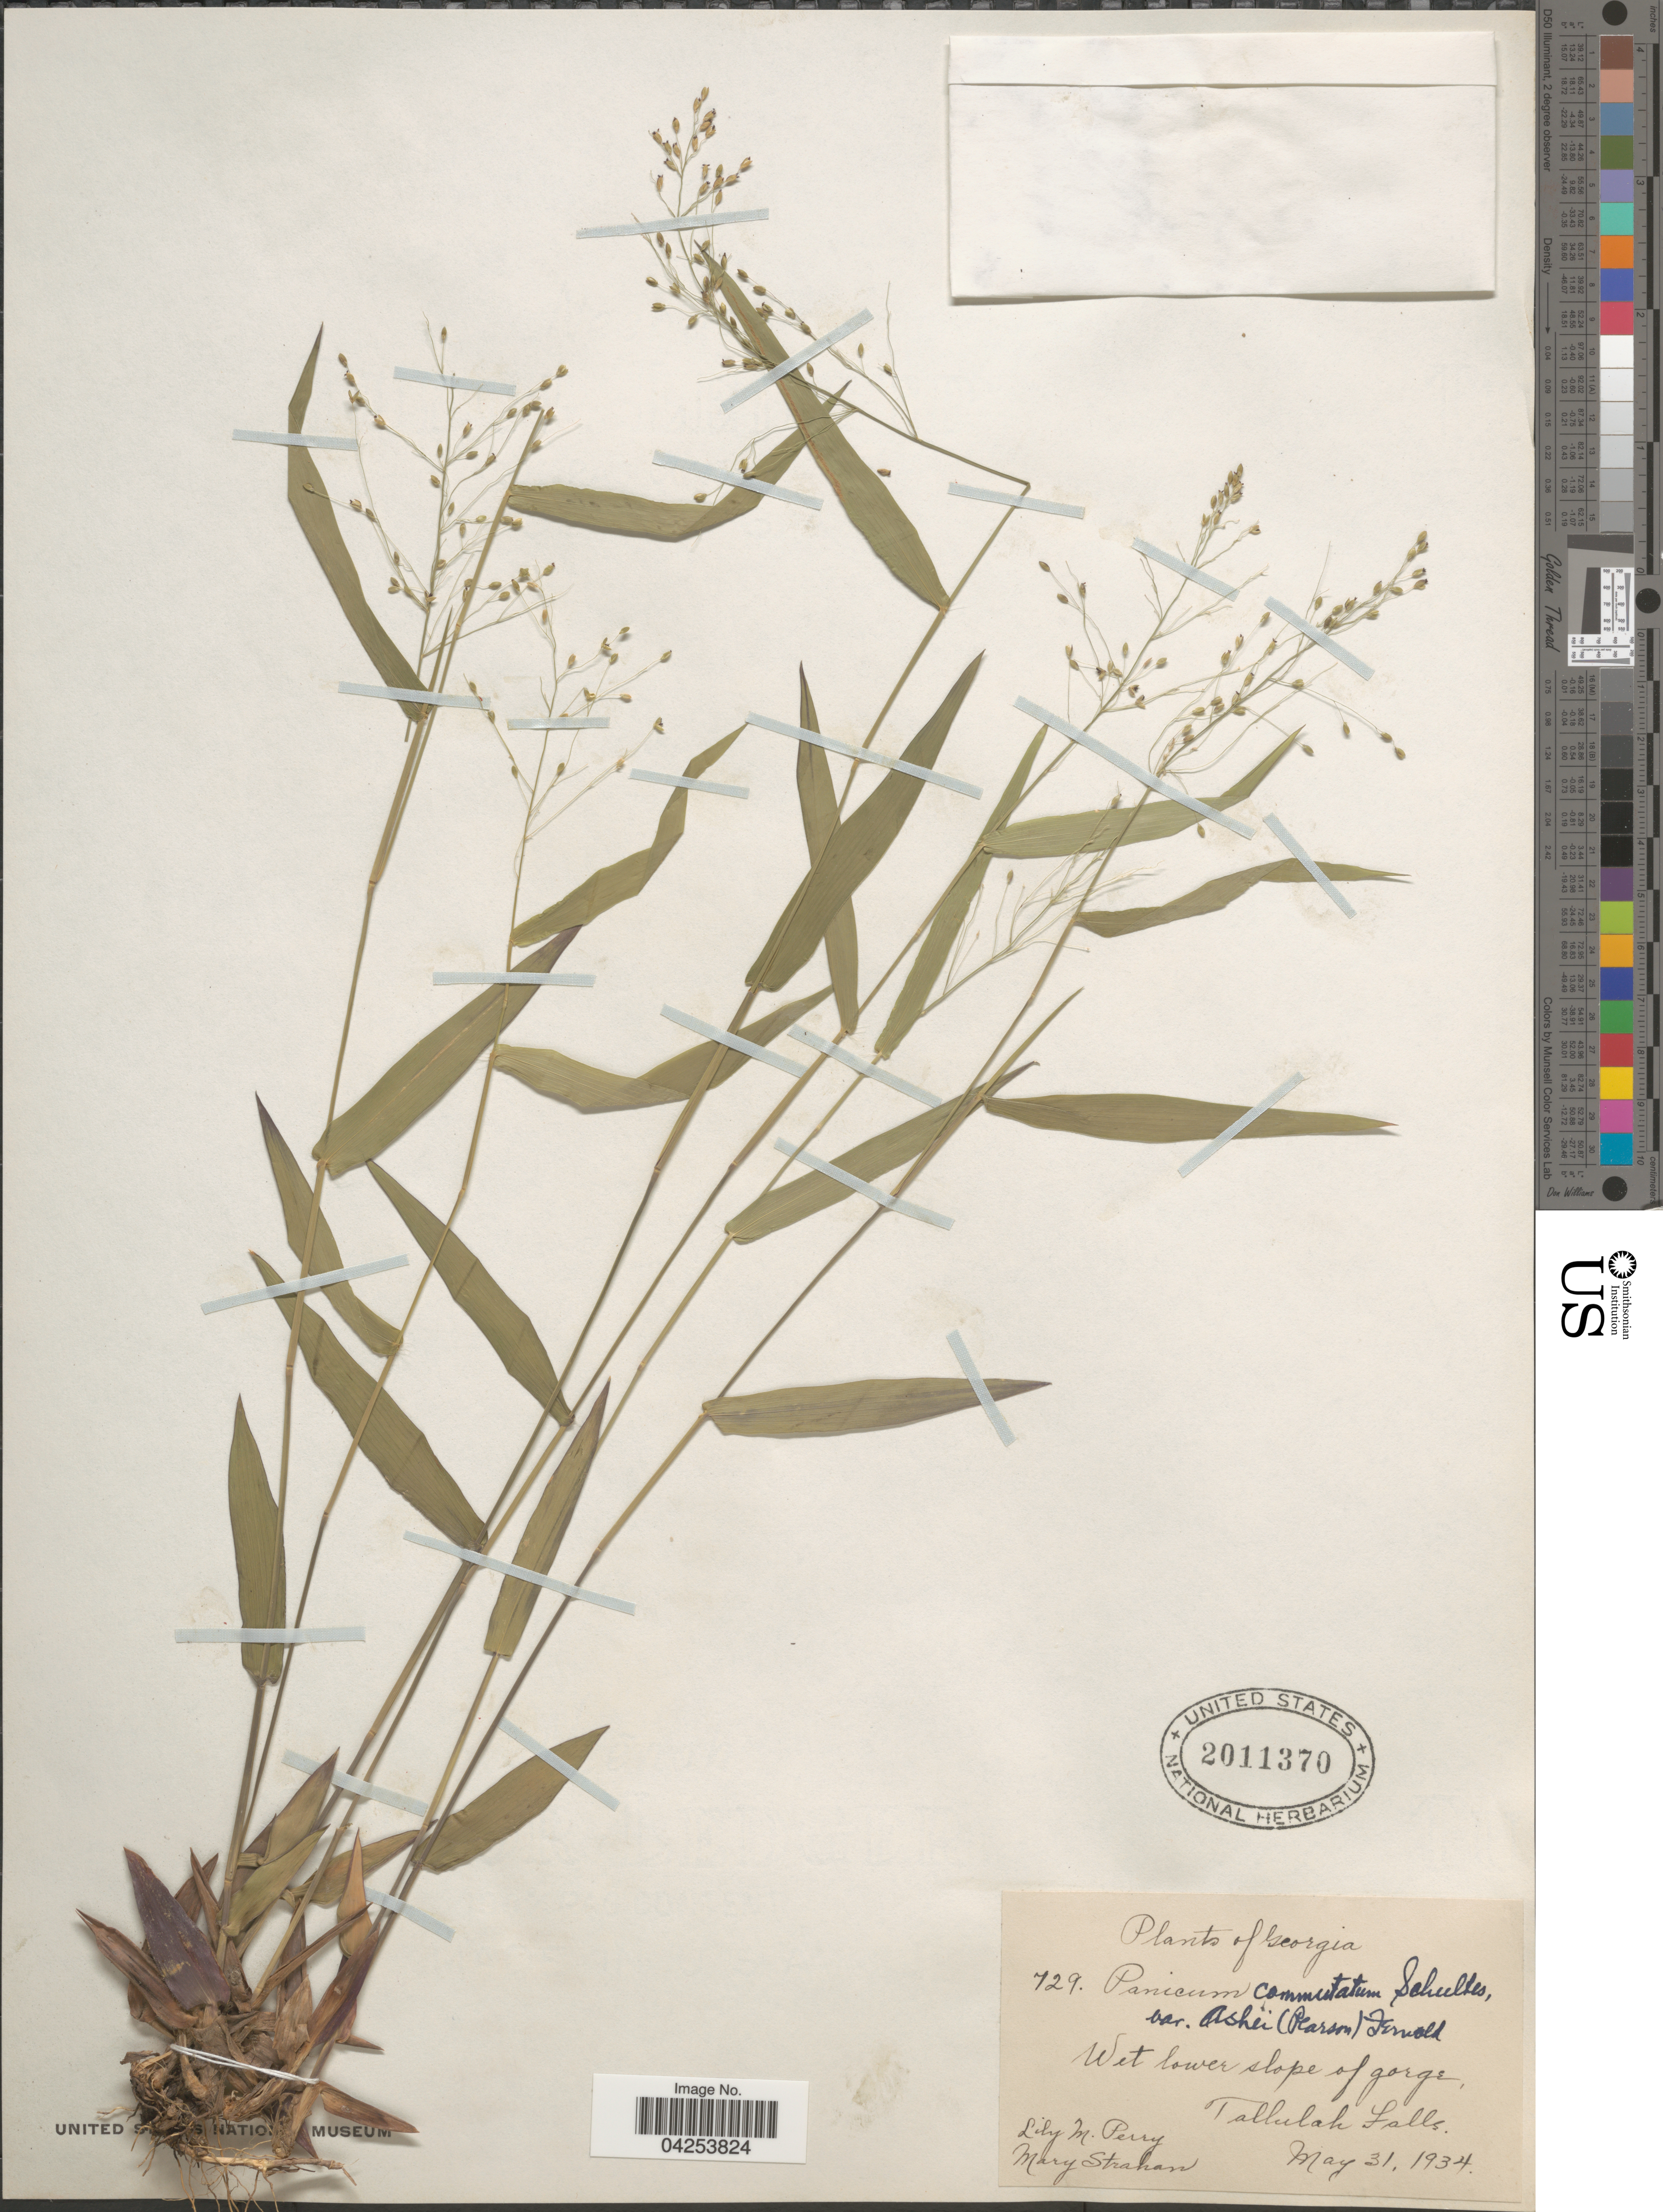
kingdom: Plantae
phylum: Tracheophyta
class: Liliopsida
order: Poales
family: Poaceae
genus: Dichanthelium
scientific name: Dichanthelium commutatum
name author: (Schult.) Gould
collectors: L. M. Perry & M. Strahan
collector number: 729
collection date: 1934-05-31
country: United States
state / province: Georgia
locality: Wet lower slope of gorge, Tallulah Falls.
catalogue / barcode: US 2011370